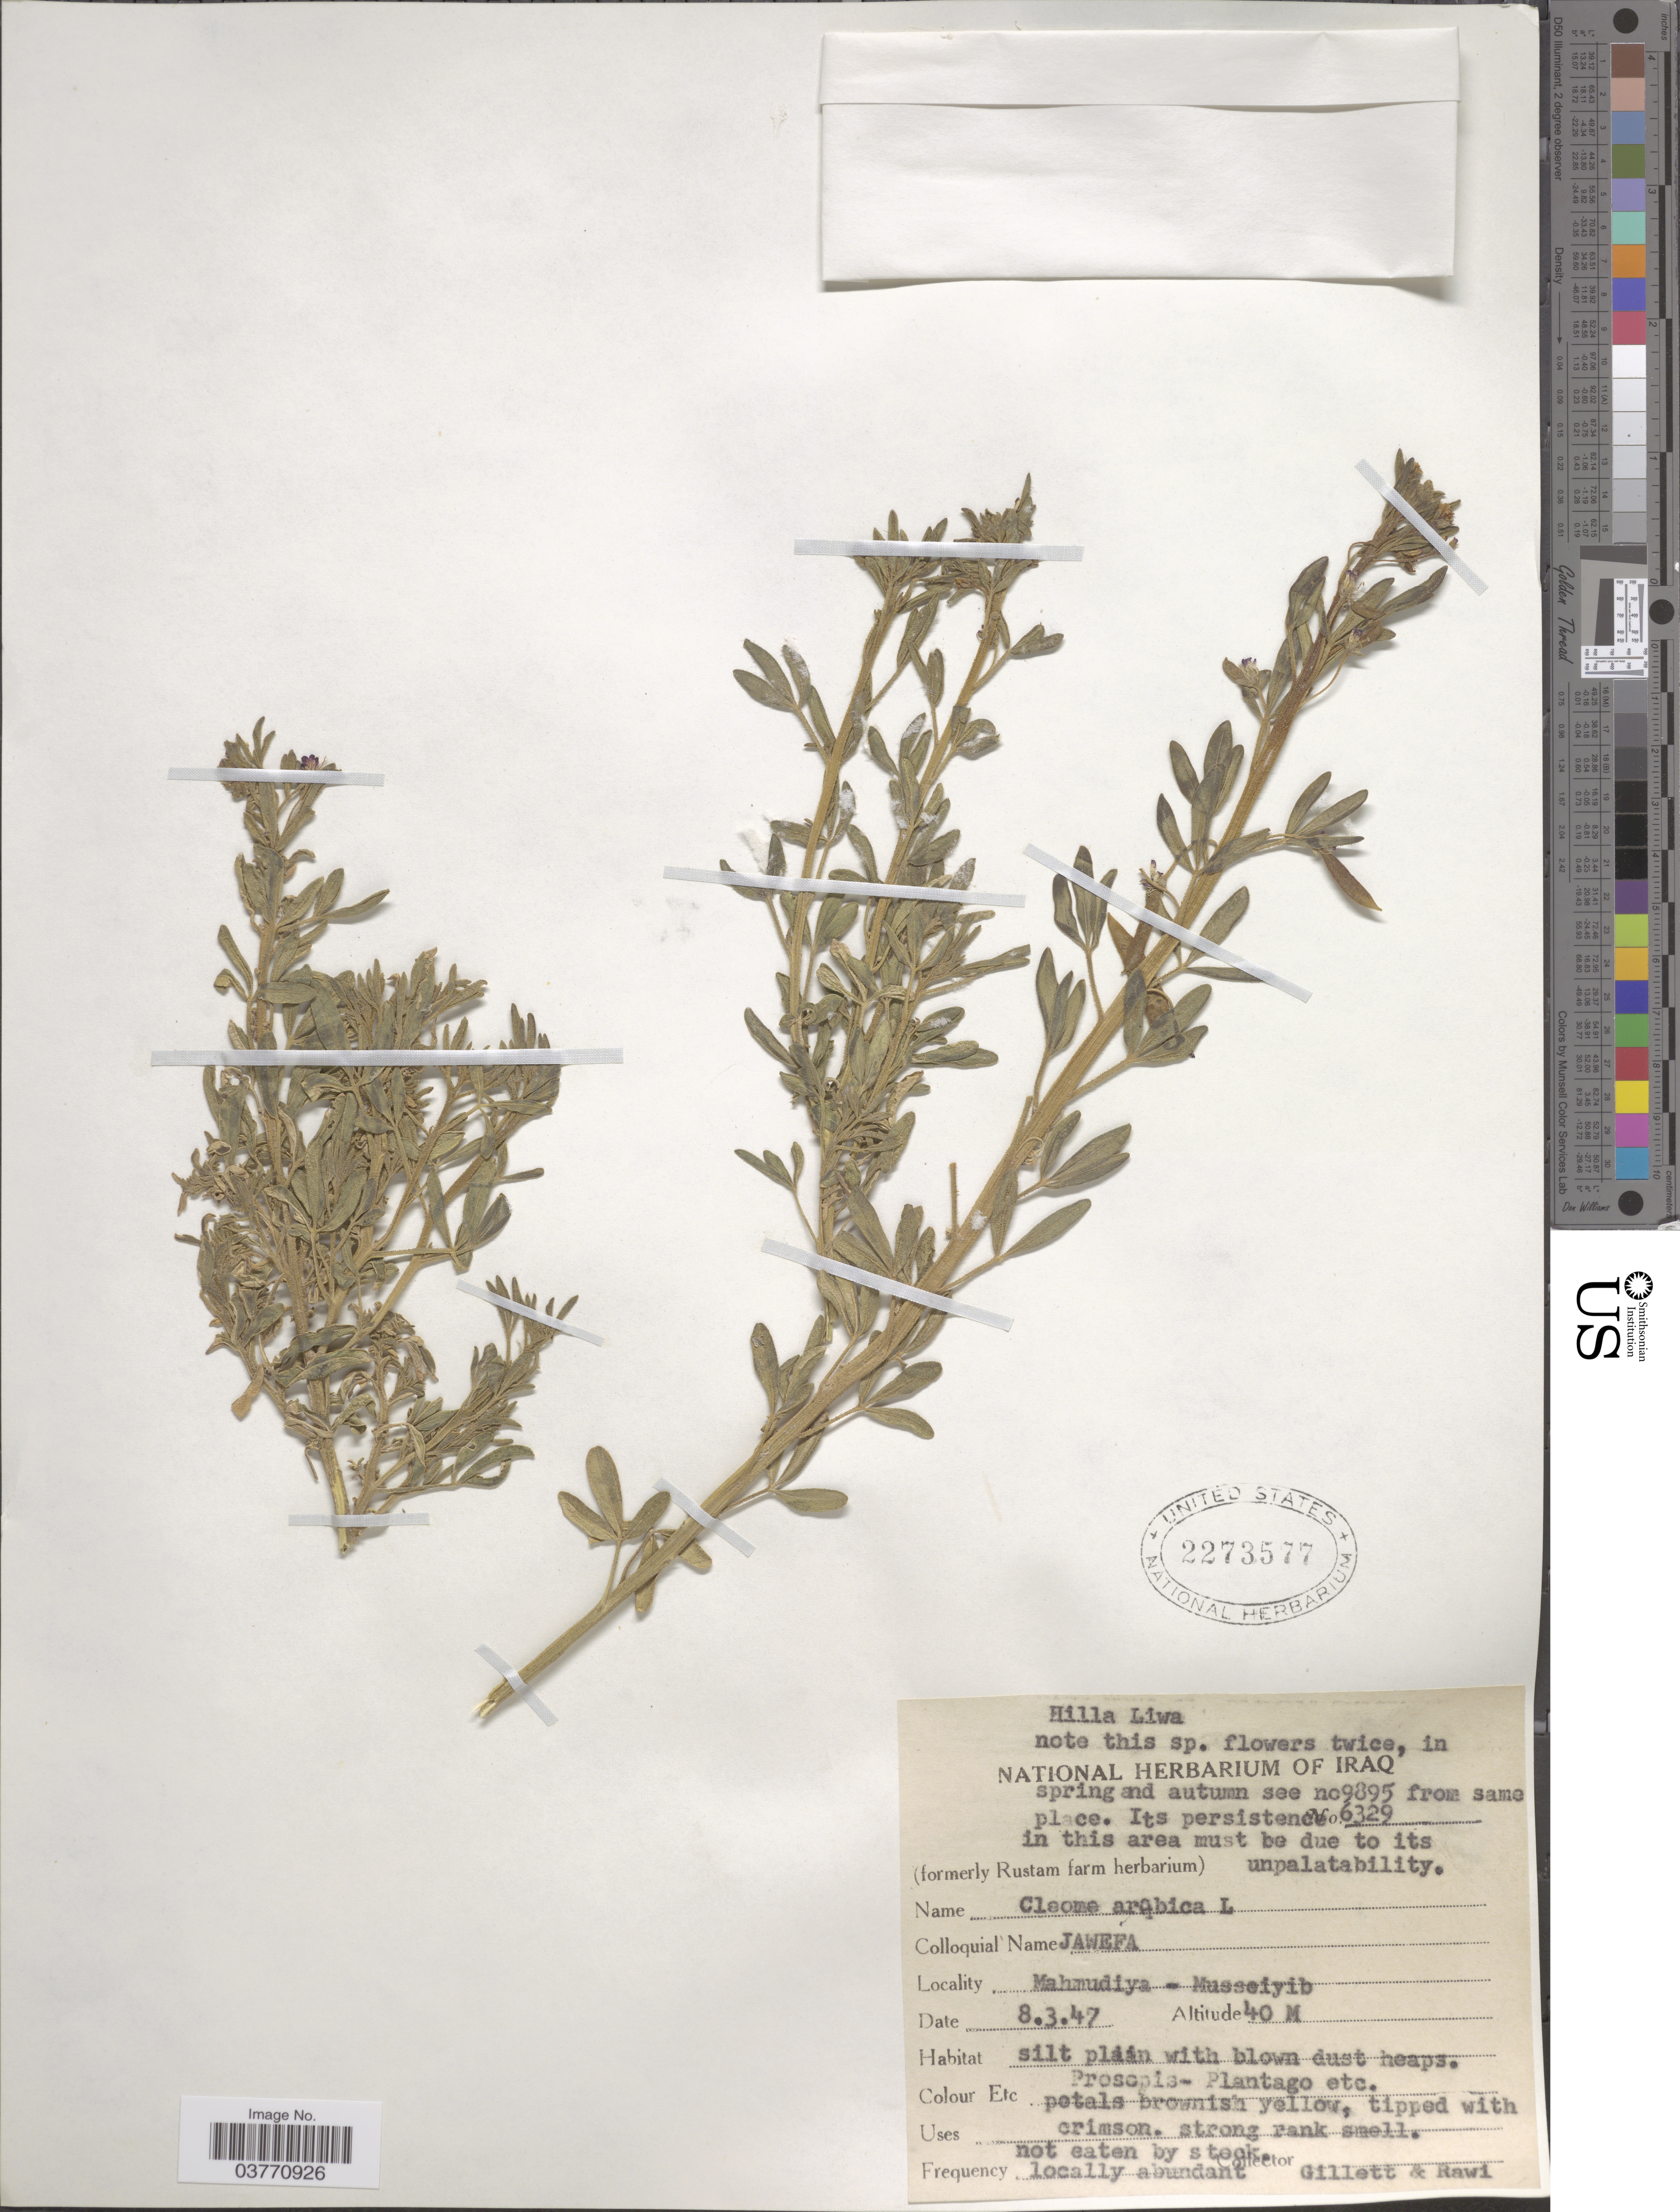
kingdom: Plantae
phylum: Tracheophyta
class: Magnoliopsida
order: Brassicales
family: Cleomaceae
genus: Cleome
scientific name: Cleome arabica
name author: L.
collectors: Gillett, -- & -. Rawi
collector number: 9895?/6329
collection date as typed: Transcribed d/m/y: 8/3/47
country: Iraq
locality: Hilla Liwa. Jawefa. Mahmudiya-Musseiyib.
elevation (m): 40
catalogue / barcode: US 2273577